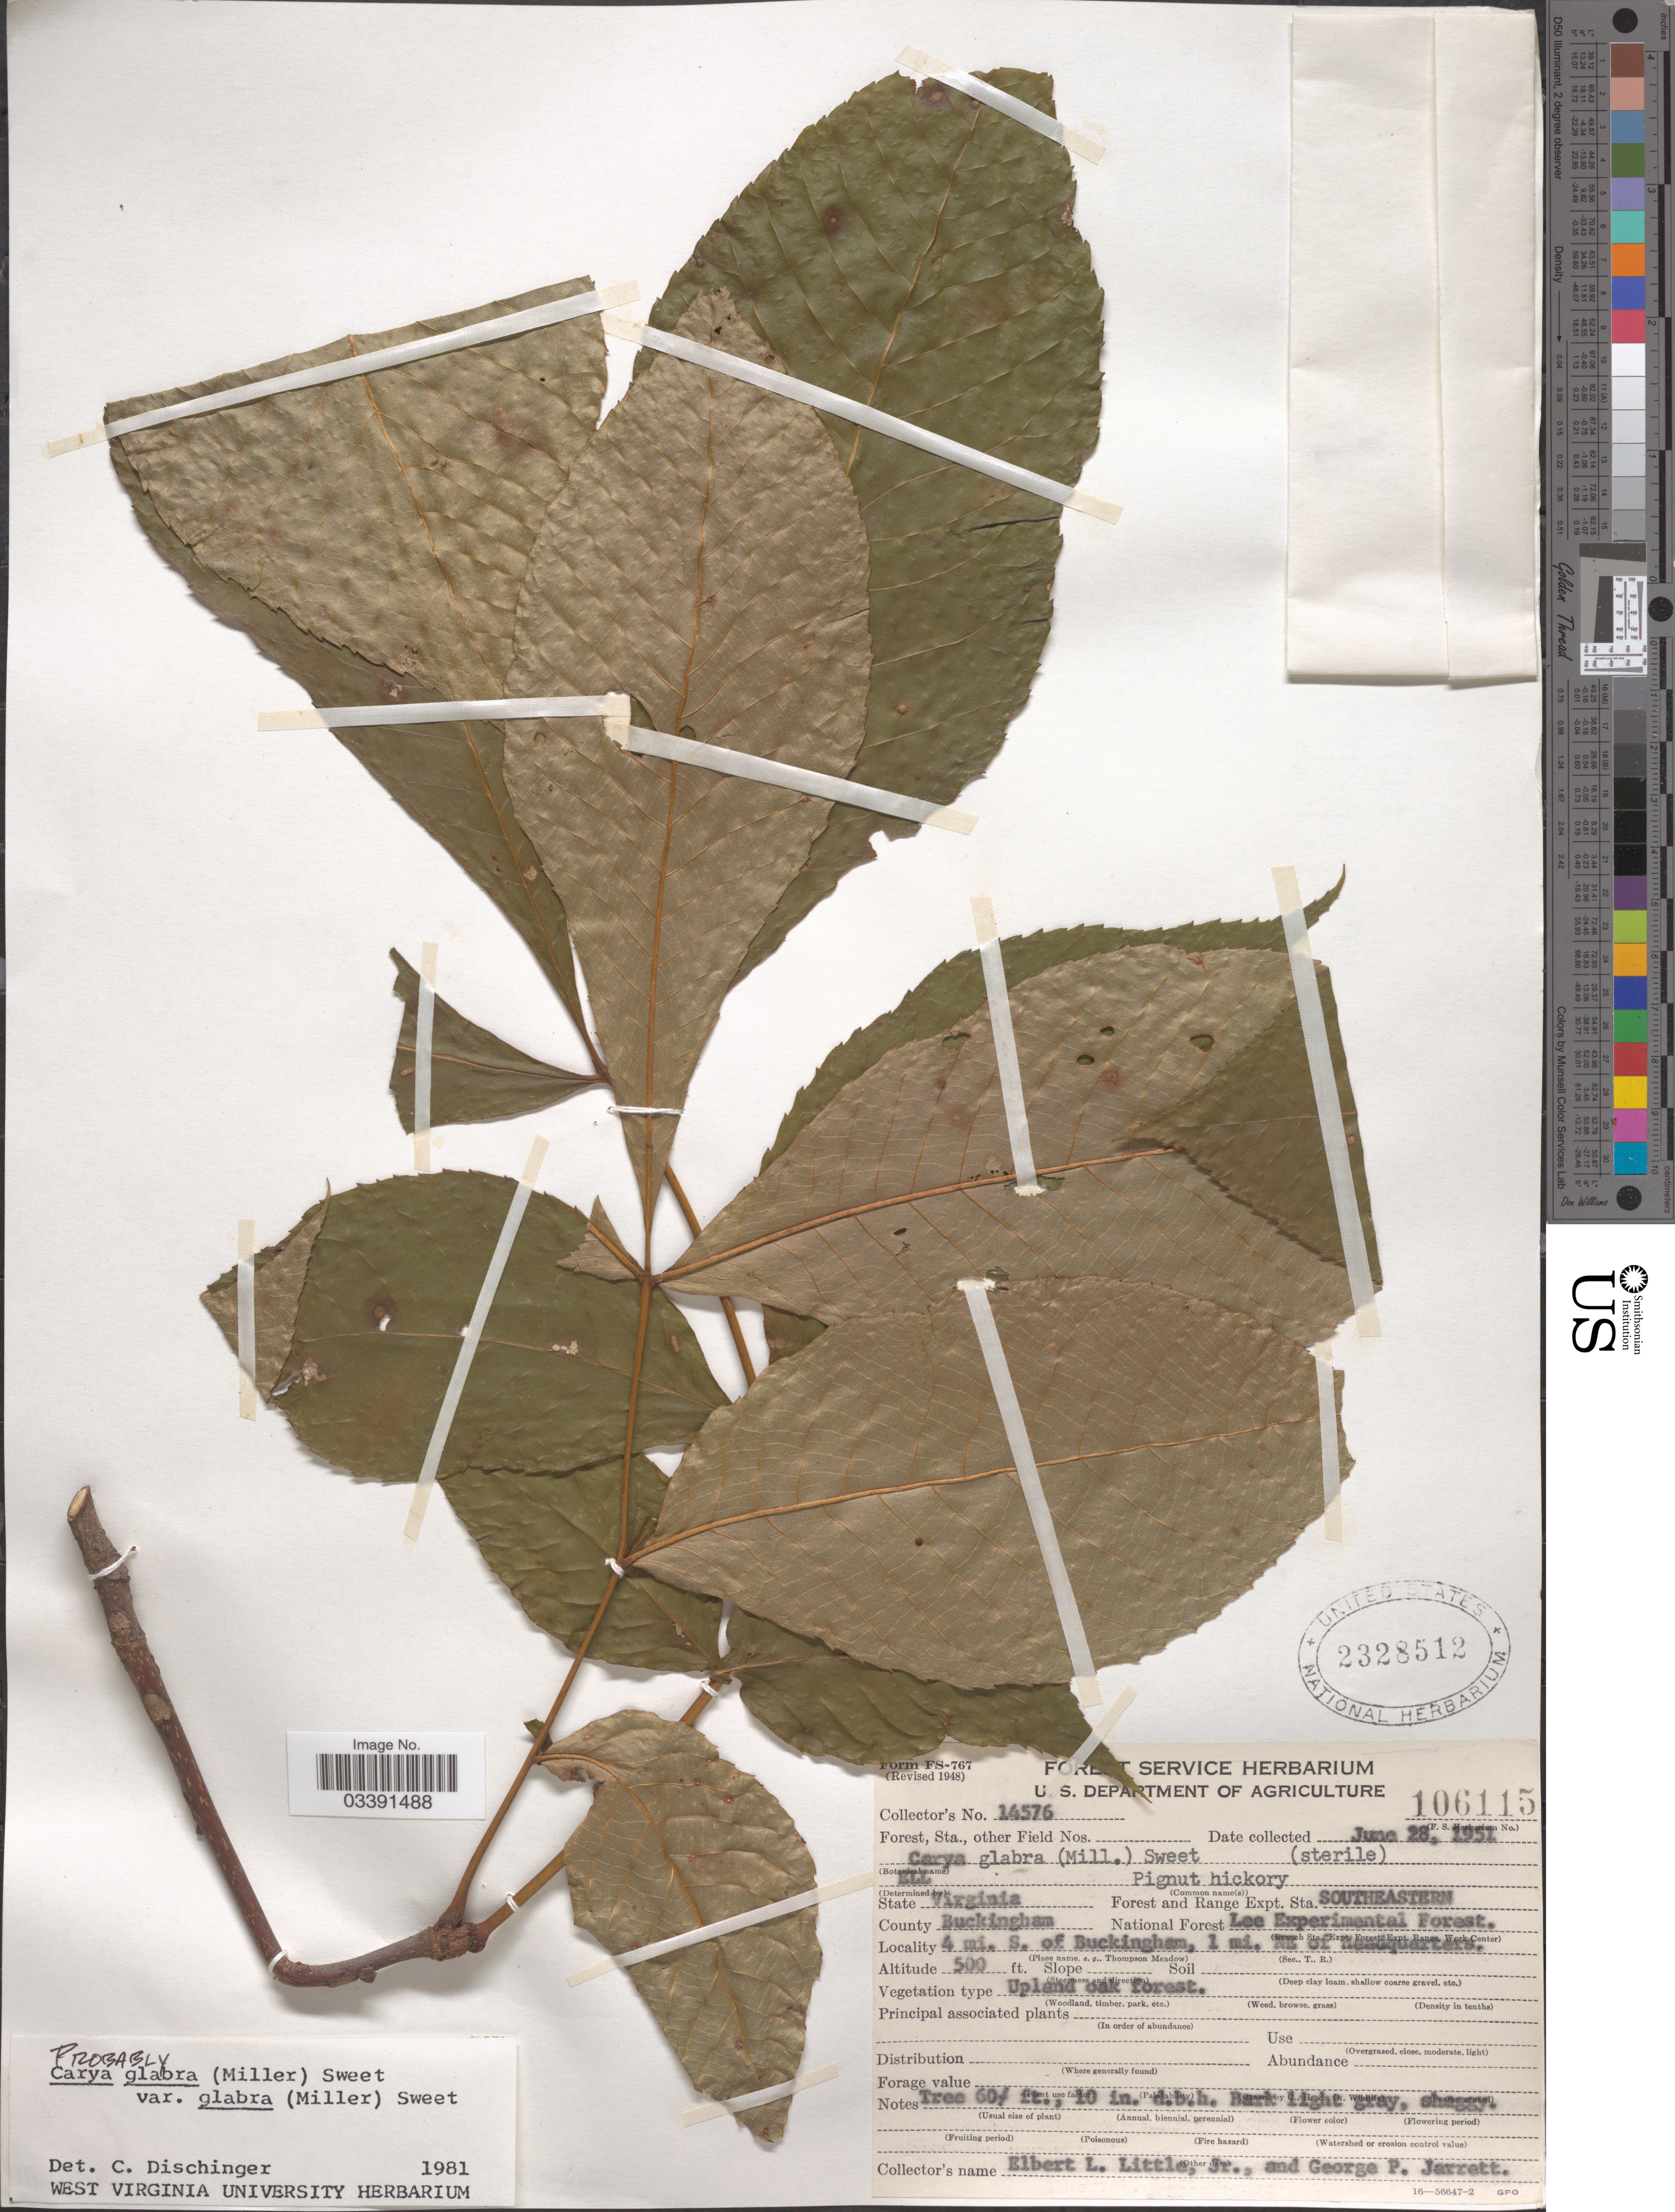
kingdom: Plantae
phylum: Tracheophyta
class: Magnoliopsida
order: Fagales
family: Juglandaceae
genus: Carya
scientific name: Carya glabra var. glabra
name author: (Mill.) Sweet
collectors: E. L. Little & G. Jarrett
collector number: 14576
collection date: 1951-06-28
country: United States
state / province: Virginia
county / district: Buckingham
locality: Forest and Range Expt. Sta. Southeastern. County Buckingham. National Forest Lee Experimental Forest. 4 mi. S. of Buckingham, 1 mi. NE of headquarters.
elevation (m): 152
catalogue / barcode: US 2328512